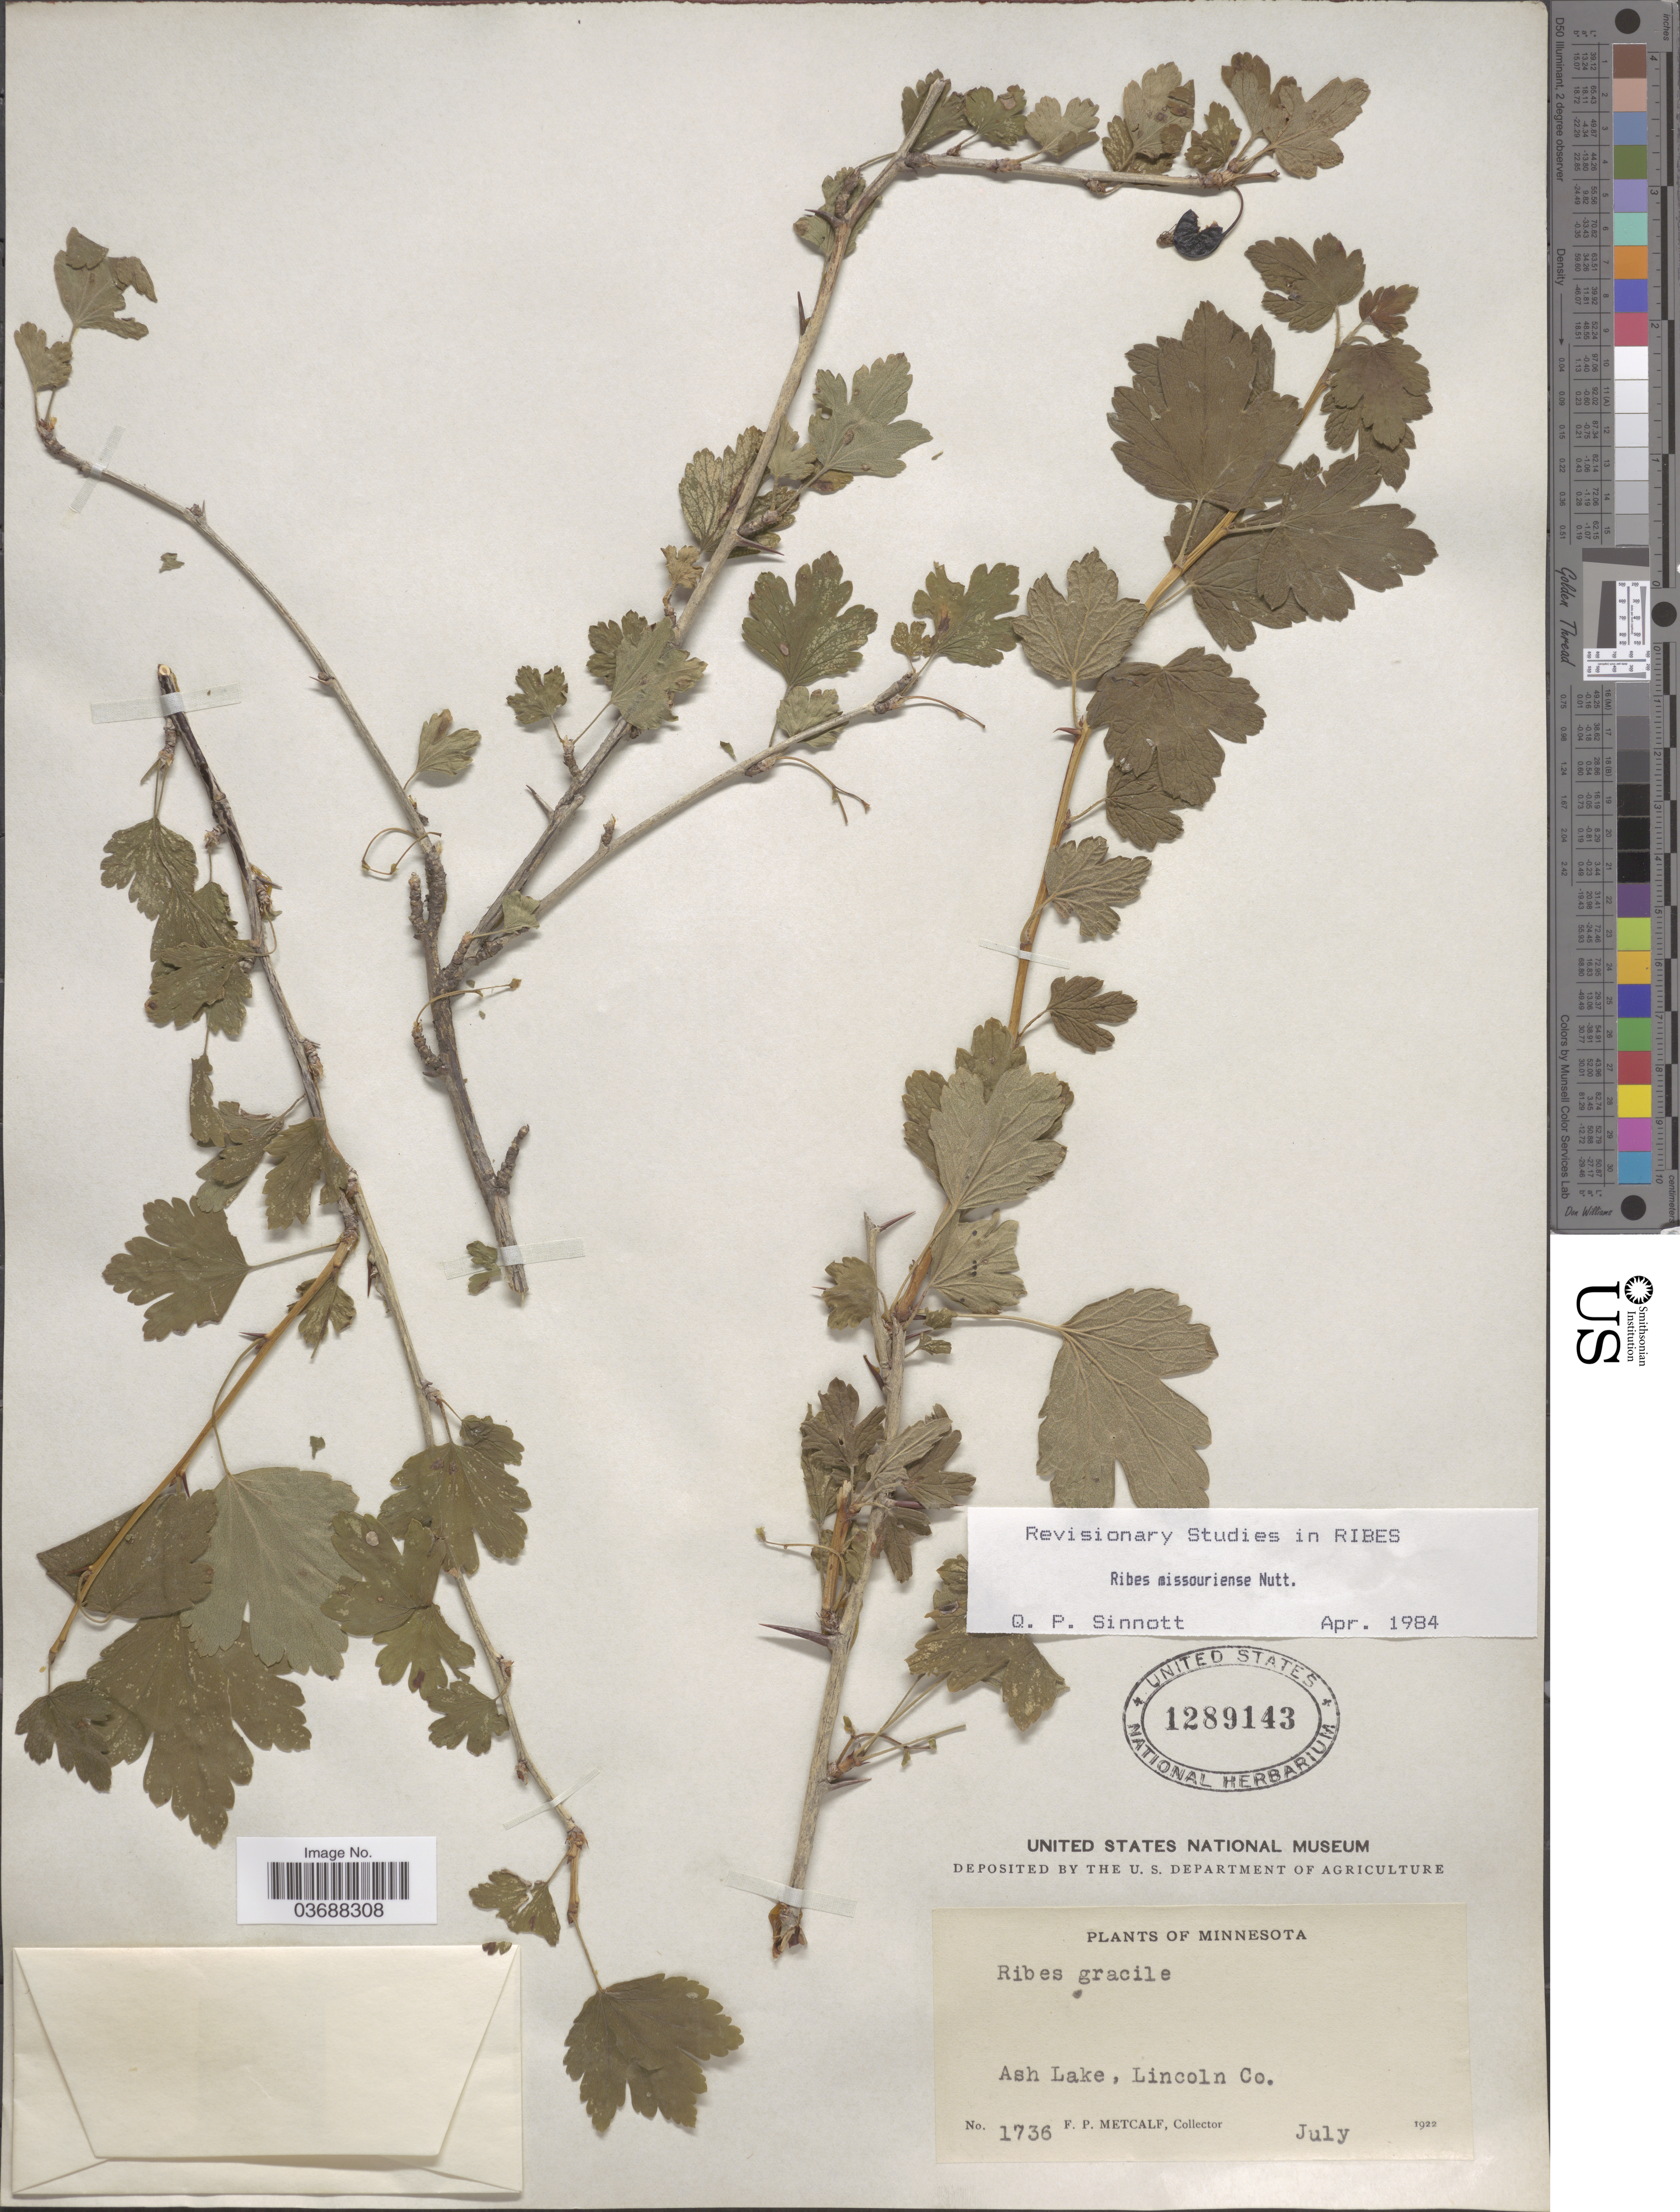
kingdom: Plantae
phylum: Tracheophyta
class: Magnoliopsida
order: Saxifragales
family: Grossulariaceae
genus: Ribes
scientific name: Ribes missouriense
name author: Nutt.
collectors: F. Metcalf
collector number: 1736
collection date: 1922-07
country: United States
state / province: Minnesota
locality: Ash Lake, Lincoln Co.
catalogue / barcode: US 1289143